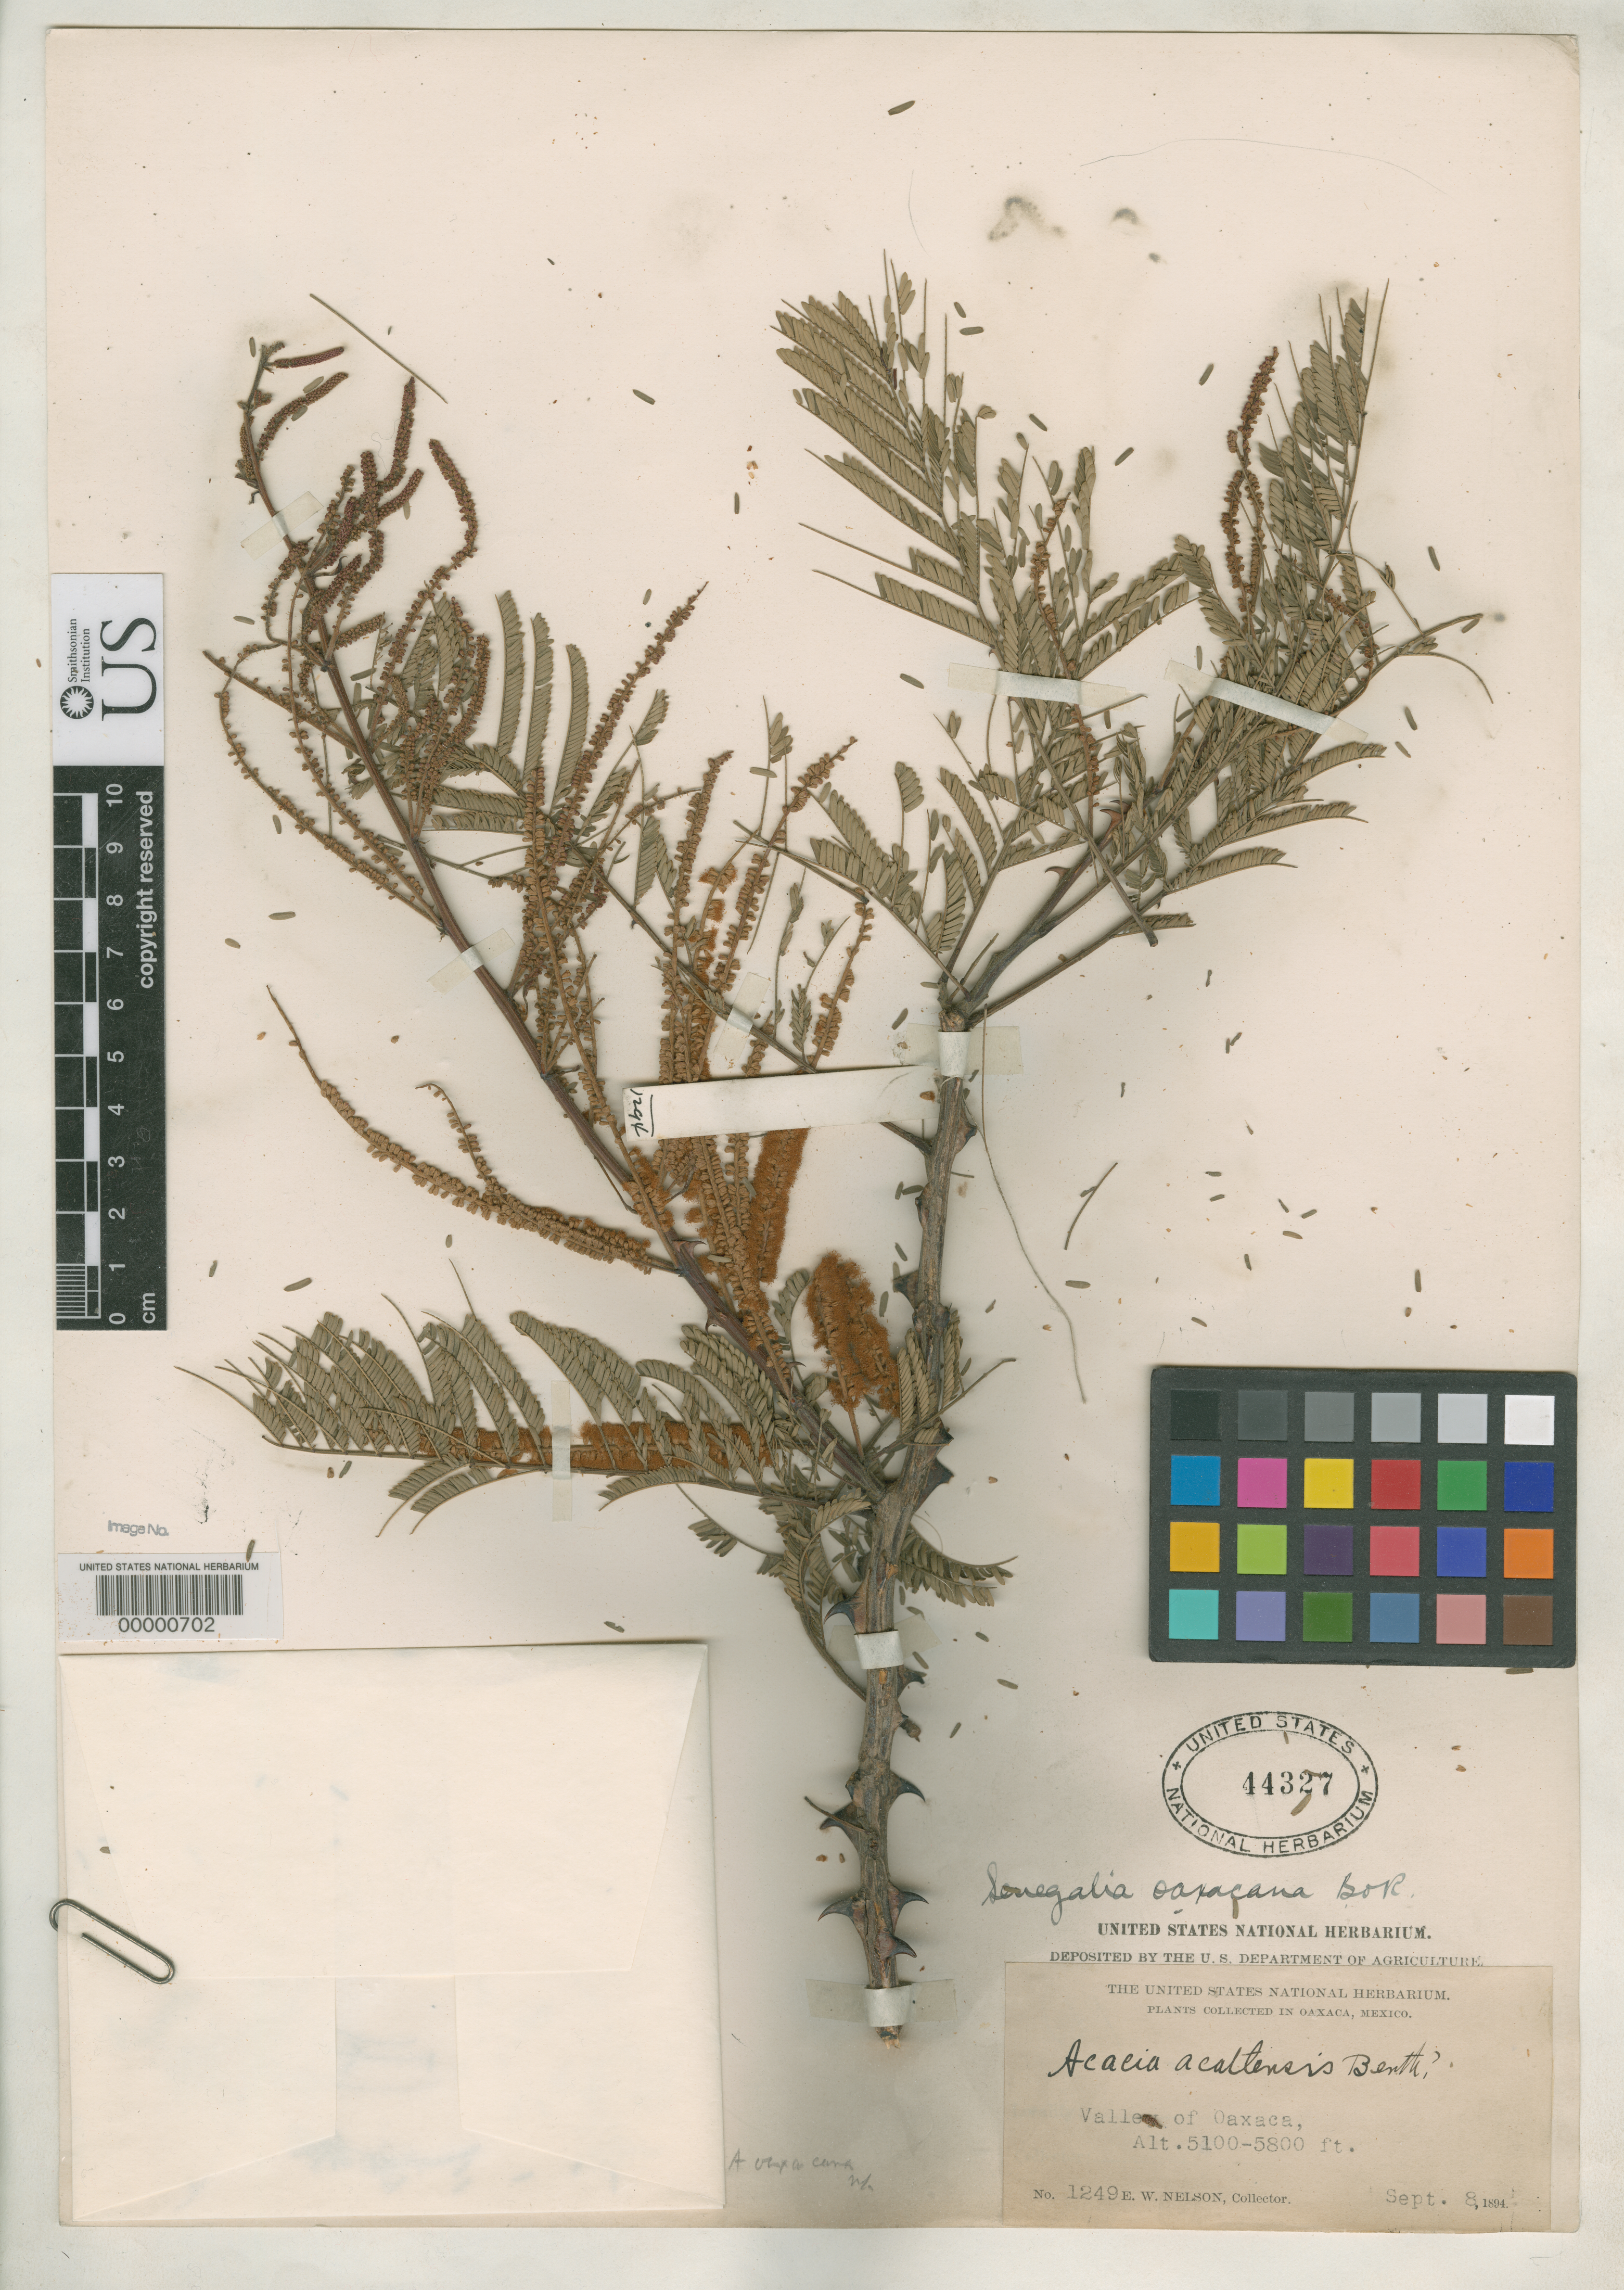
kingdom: Plantae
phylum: Tracheophyta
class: Magnoliopsida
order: Fabales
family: Fabaceae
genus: Senegalia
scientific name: Senegalia oaxacana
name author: Britton & Rose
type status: Isotype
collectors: E. W. Nelson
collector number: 1249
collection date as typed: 08 Sep 1894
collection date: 1894-09-08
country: Mexico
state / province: Oaxaca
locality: Valley of Oaxaca.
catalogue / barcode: US 44327